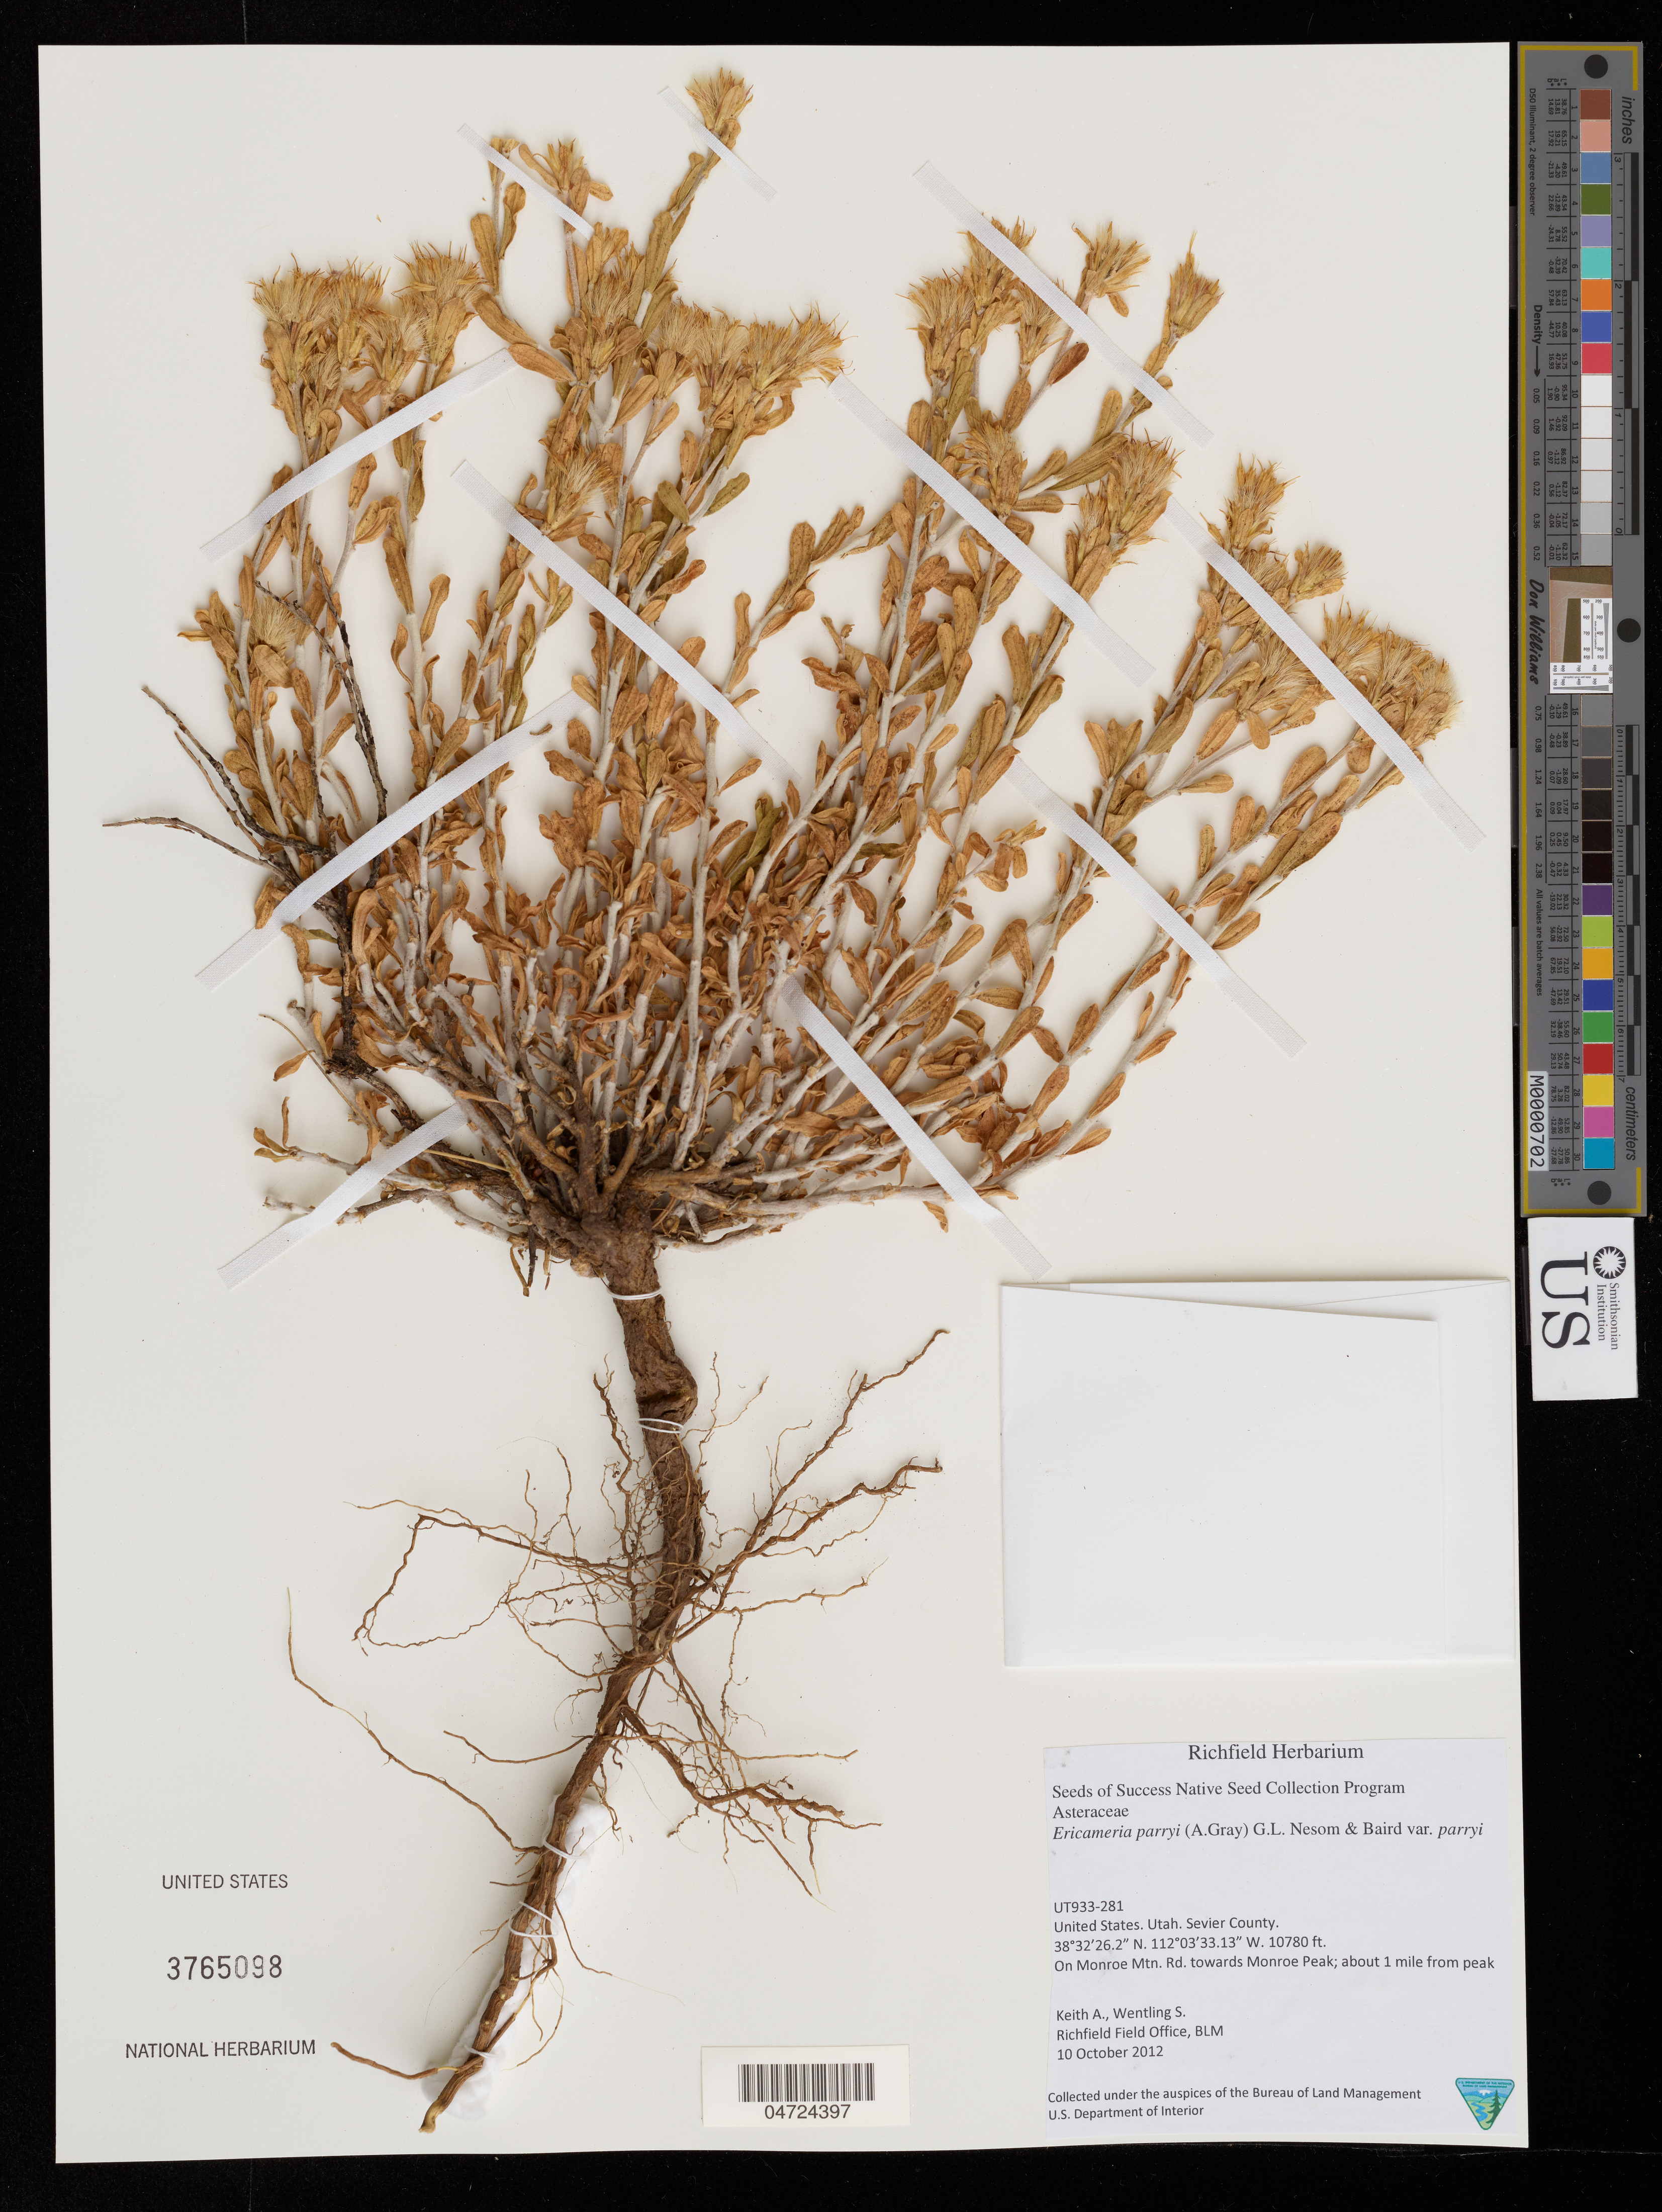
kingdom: Plantae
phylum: Tracheophyta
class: Magnoliopsida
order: Asterales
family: Asteraceae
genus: Ericameria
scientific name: Ericameria parryi var. affinis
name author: (A. Nelson) G.L. Nesom & G.I. Baird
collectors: A. Keith & S. Wentling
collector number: UT933-281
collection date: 2012-10-10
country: United States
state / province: Utah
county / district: Sevier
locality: Sevier County. On Monroe Mtn. Rd. towards Monroe Peak; about 1 mile from peak.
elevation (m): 3286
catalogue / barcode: US 3765098